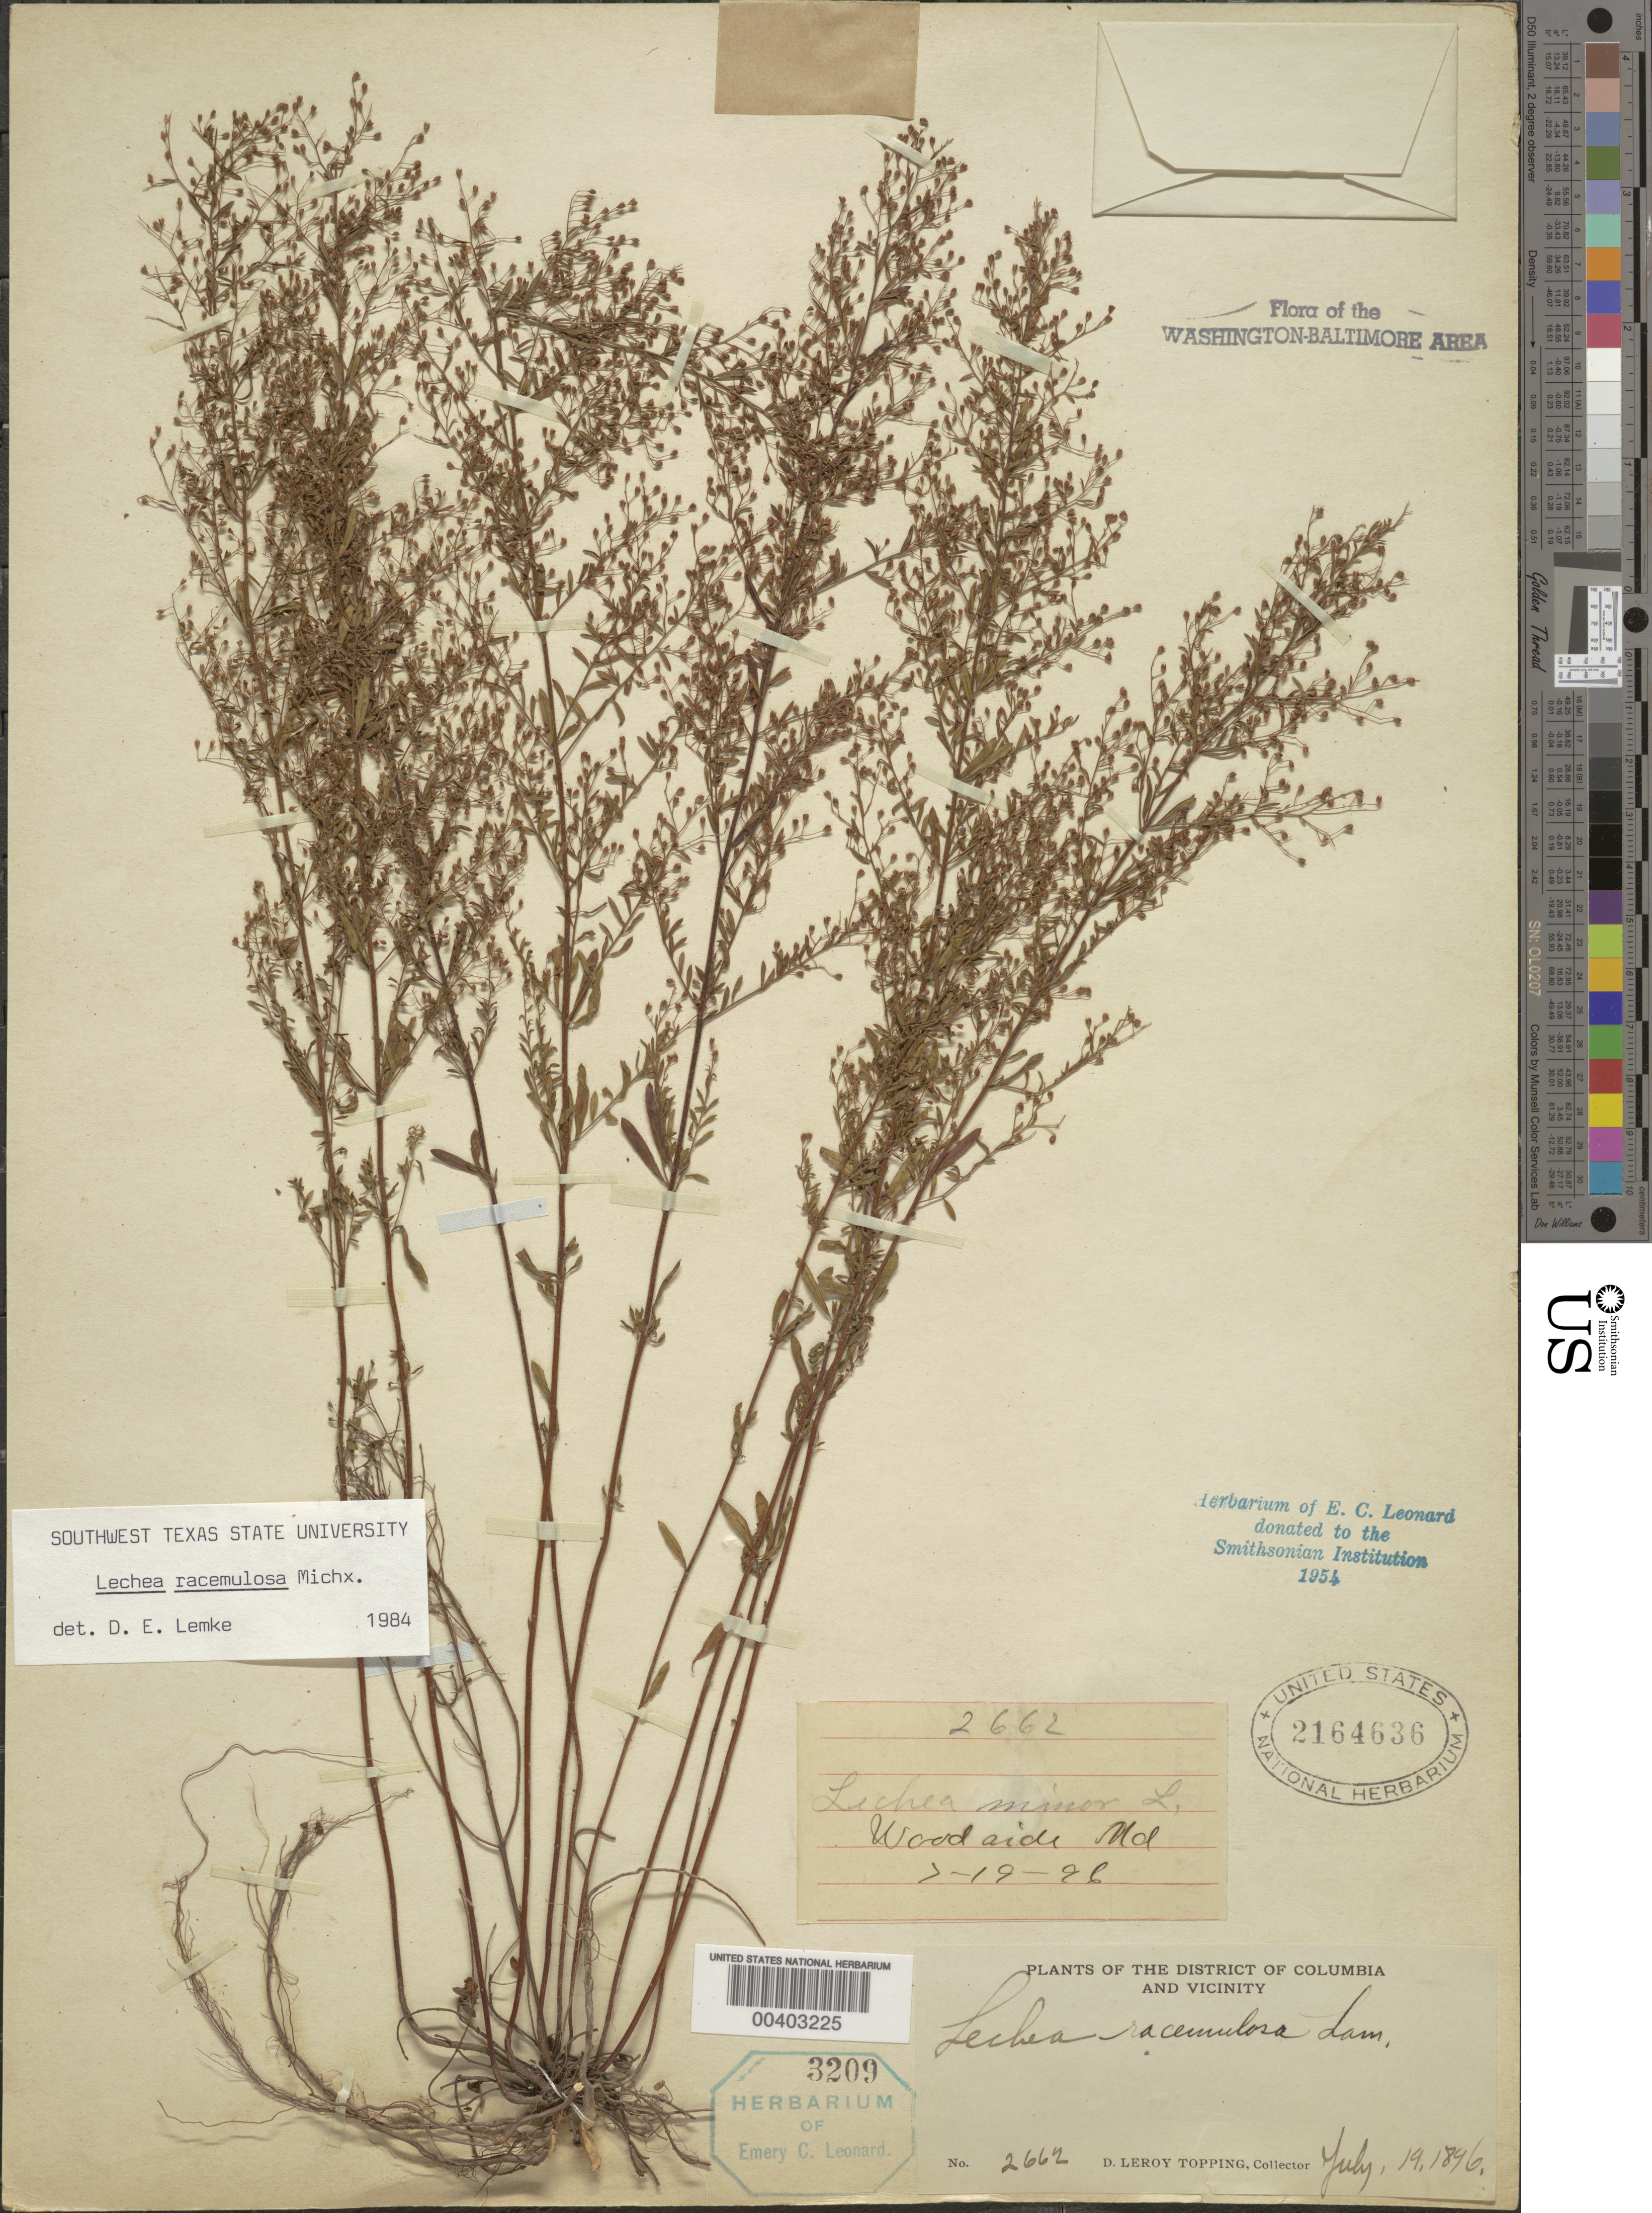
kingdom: Plantae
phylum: Tracheophyta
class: Magnoliopsida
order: Malvales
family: Cistaceae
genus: Lechea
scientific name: Lechea racemulosa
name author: Michx.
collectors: D. L. Topping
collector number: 2662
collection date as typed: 19 Jul 1896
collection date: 1896-07-19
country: United States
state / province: Maryland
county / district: Montgomery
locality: Woodside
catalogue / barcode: US 2164636